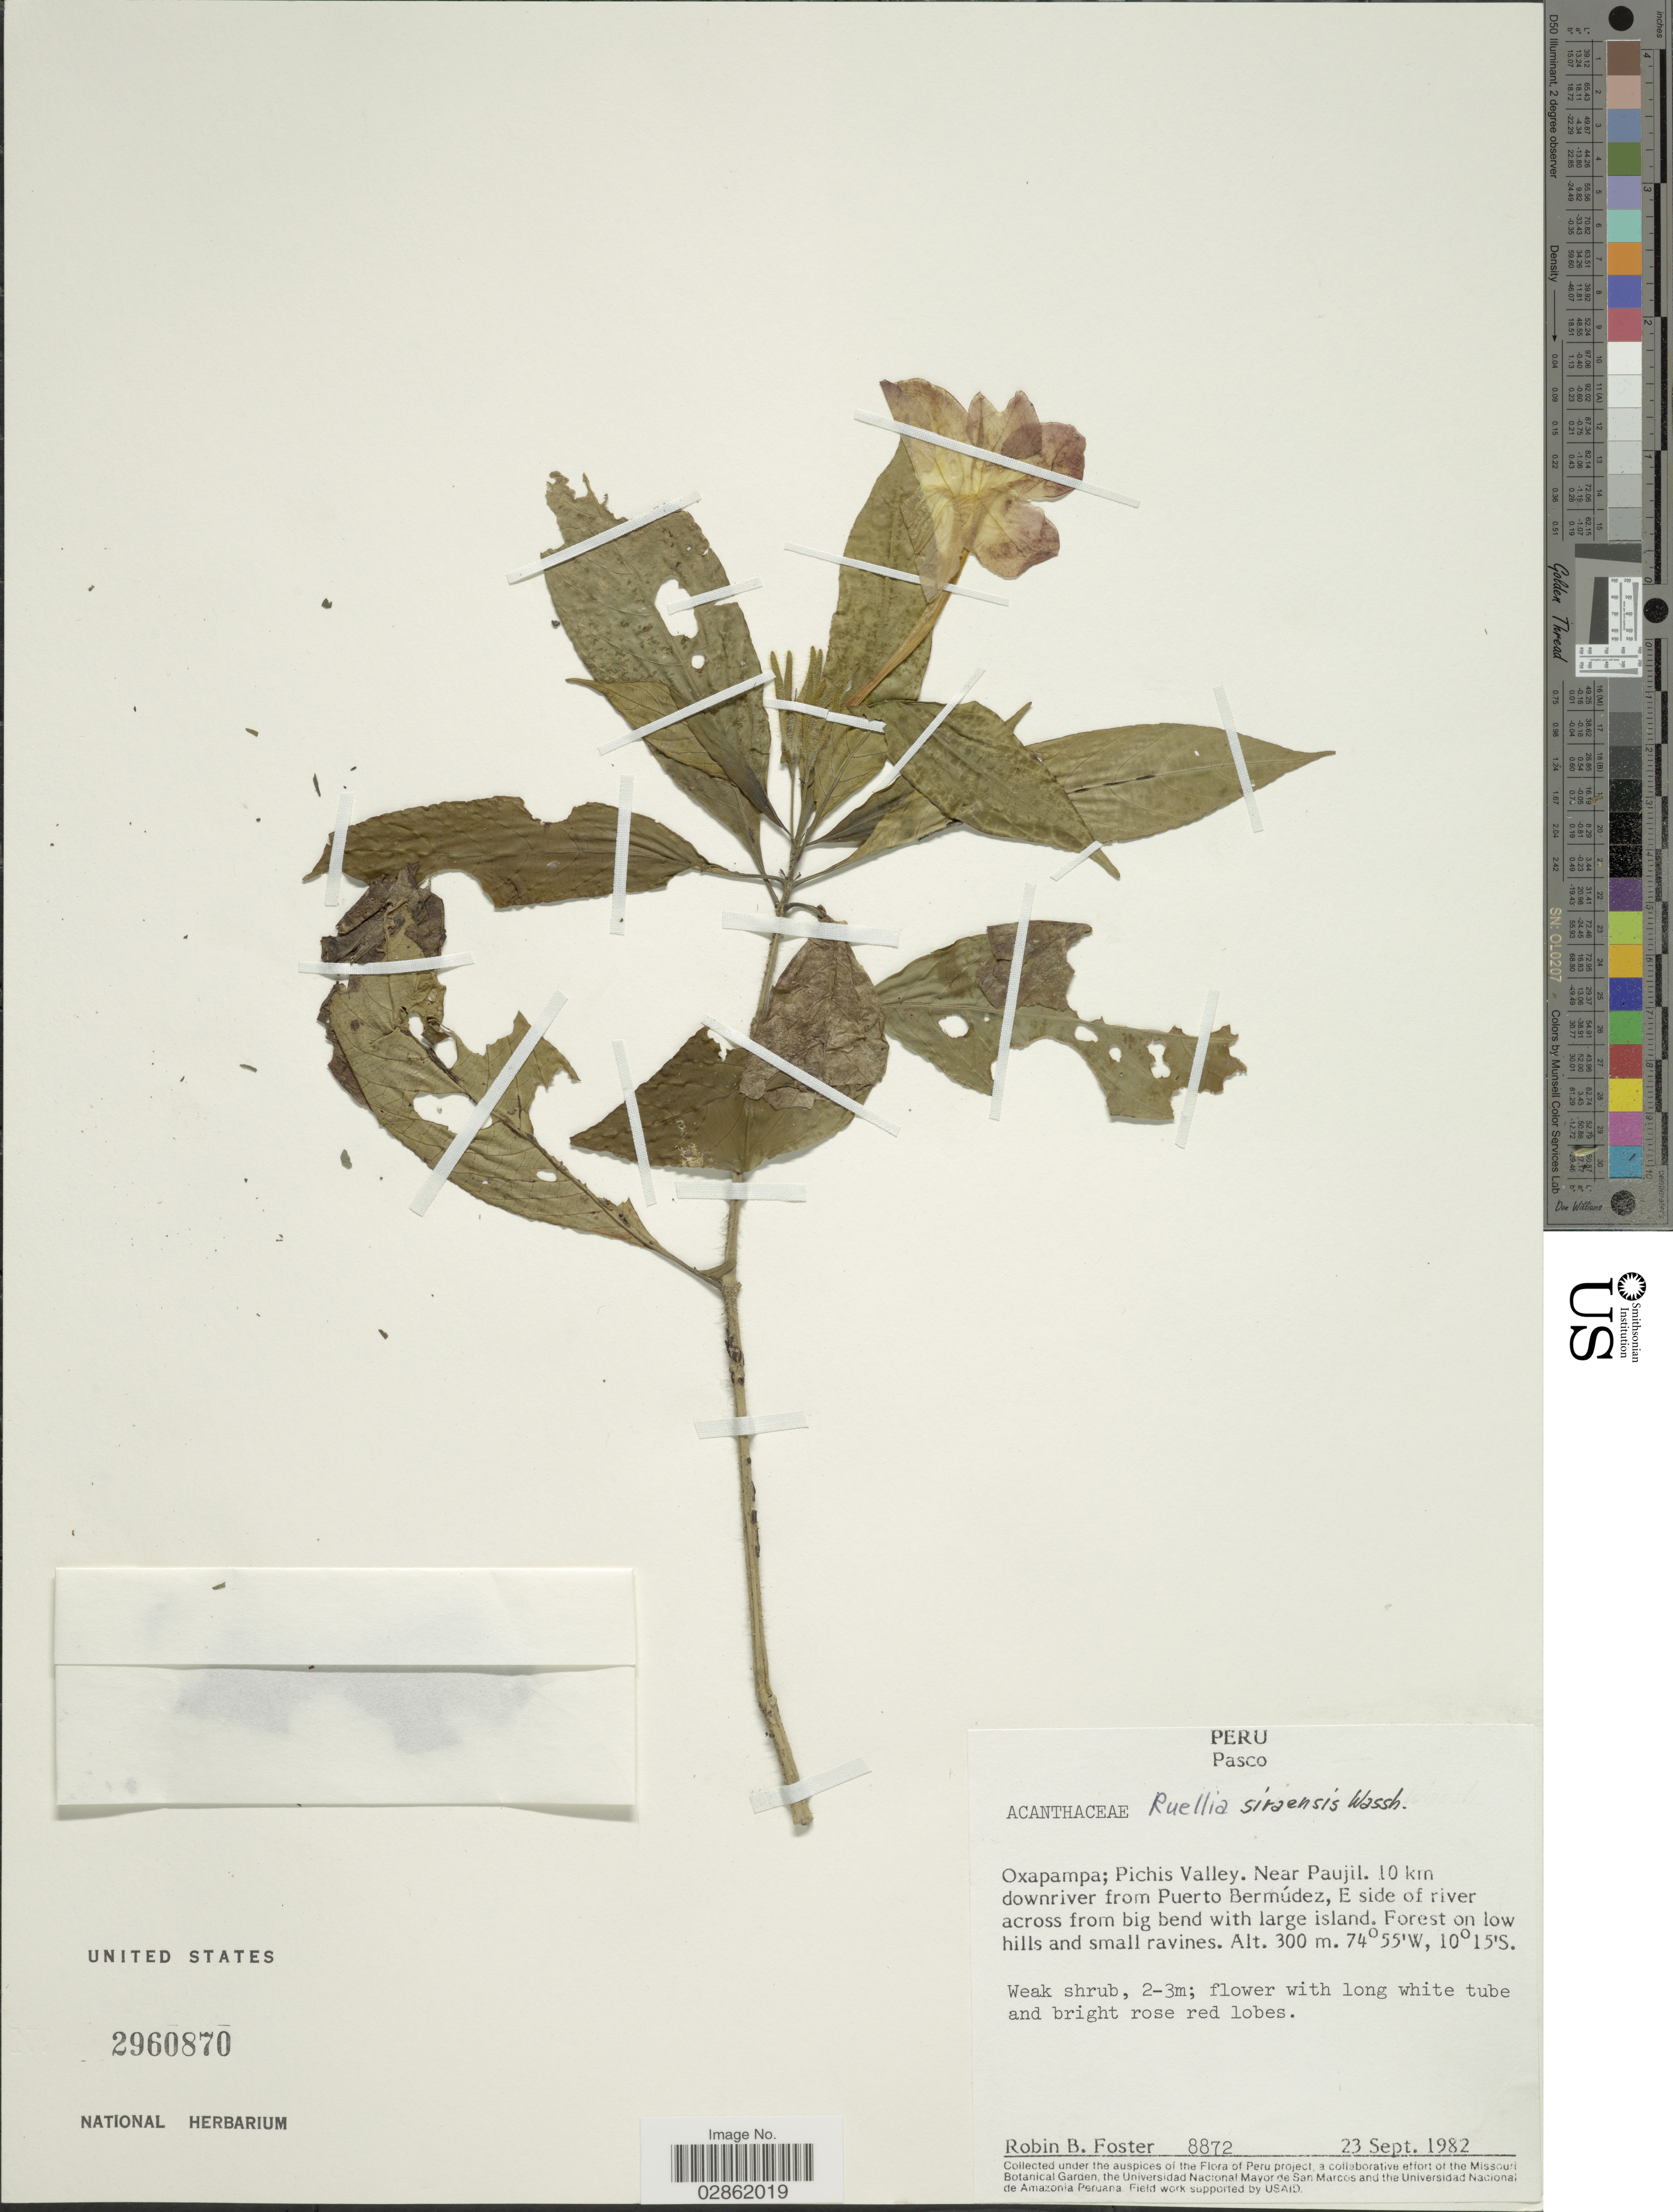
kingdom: Plantae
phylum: Tracheophyta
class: Magnoliopsida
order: Lamiales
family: Acanthaceae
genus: Ruellia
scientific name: Ruellia siraensis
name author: Wassh.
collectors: R. B. Foster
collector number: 8872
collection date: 1982-09-23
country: Peru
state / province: Pasco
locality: Oxapampa; Pichis Valley, Near Paujil, 10 km downriver from Puerto Bermúdez, E side of river across from big bend with large island.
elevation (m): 300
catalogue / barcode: US 2960870